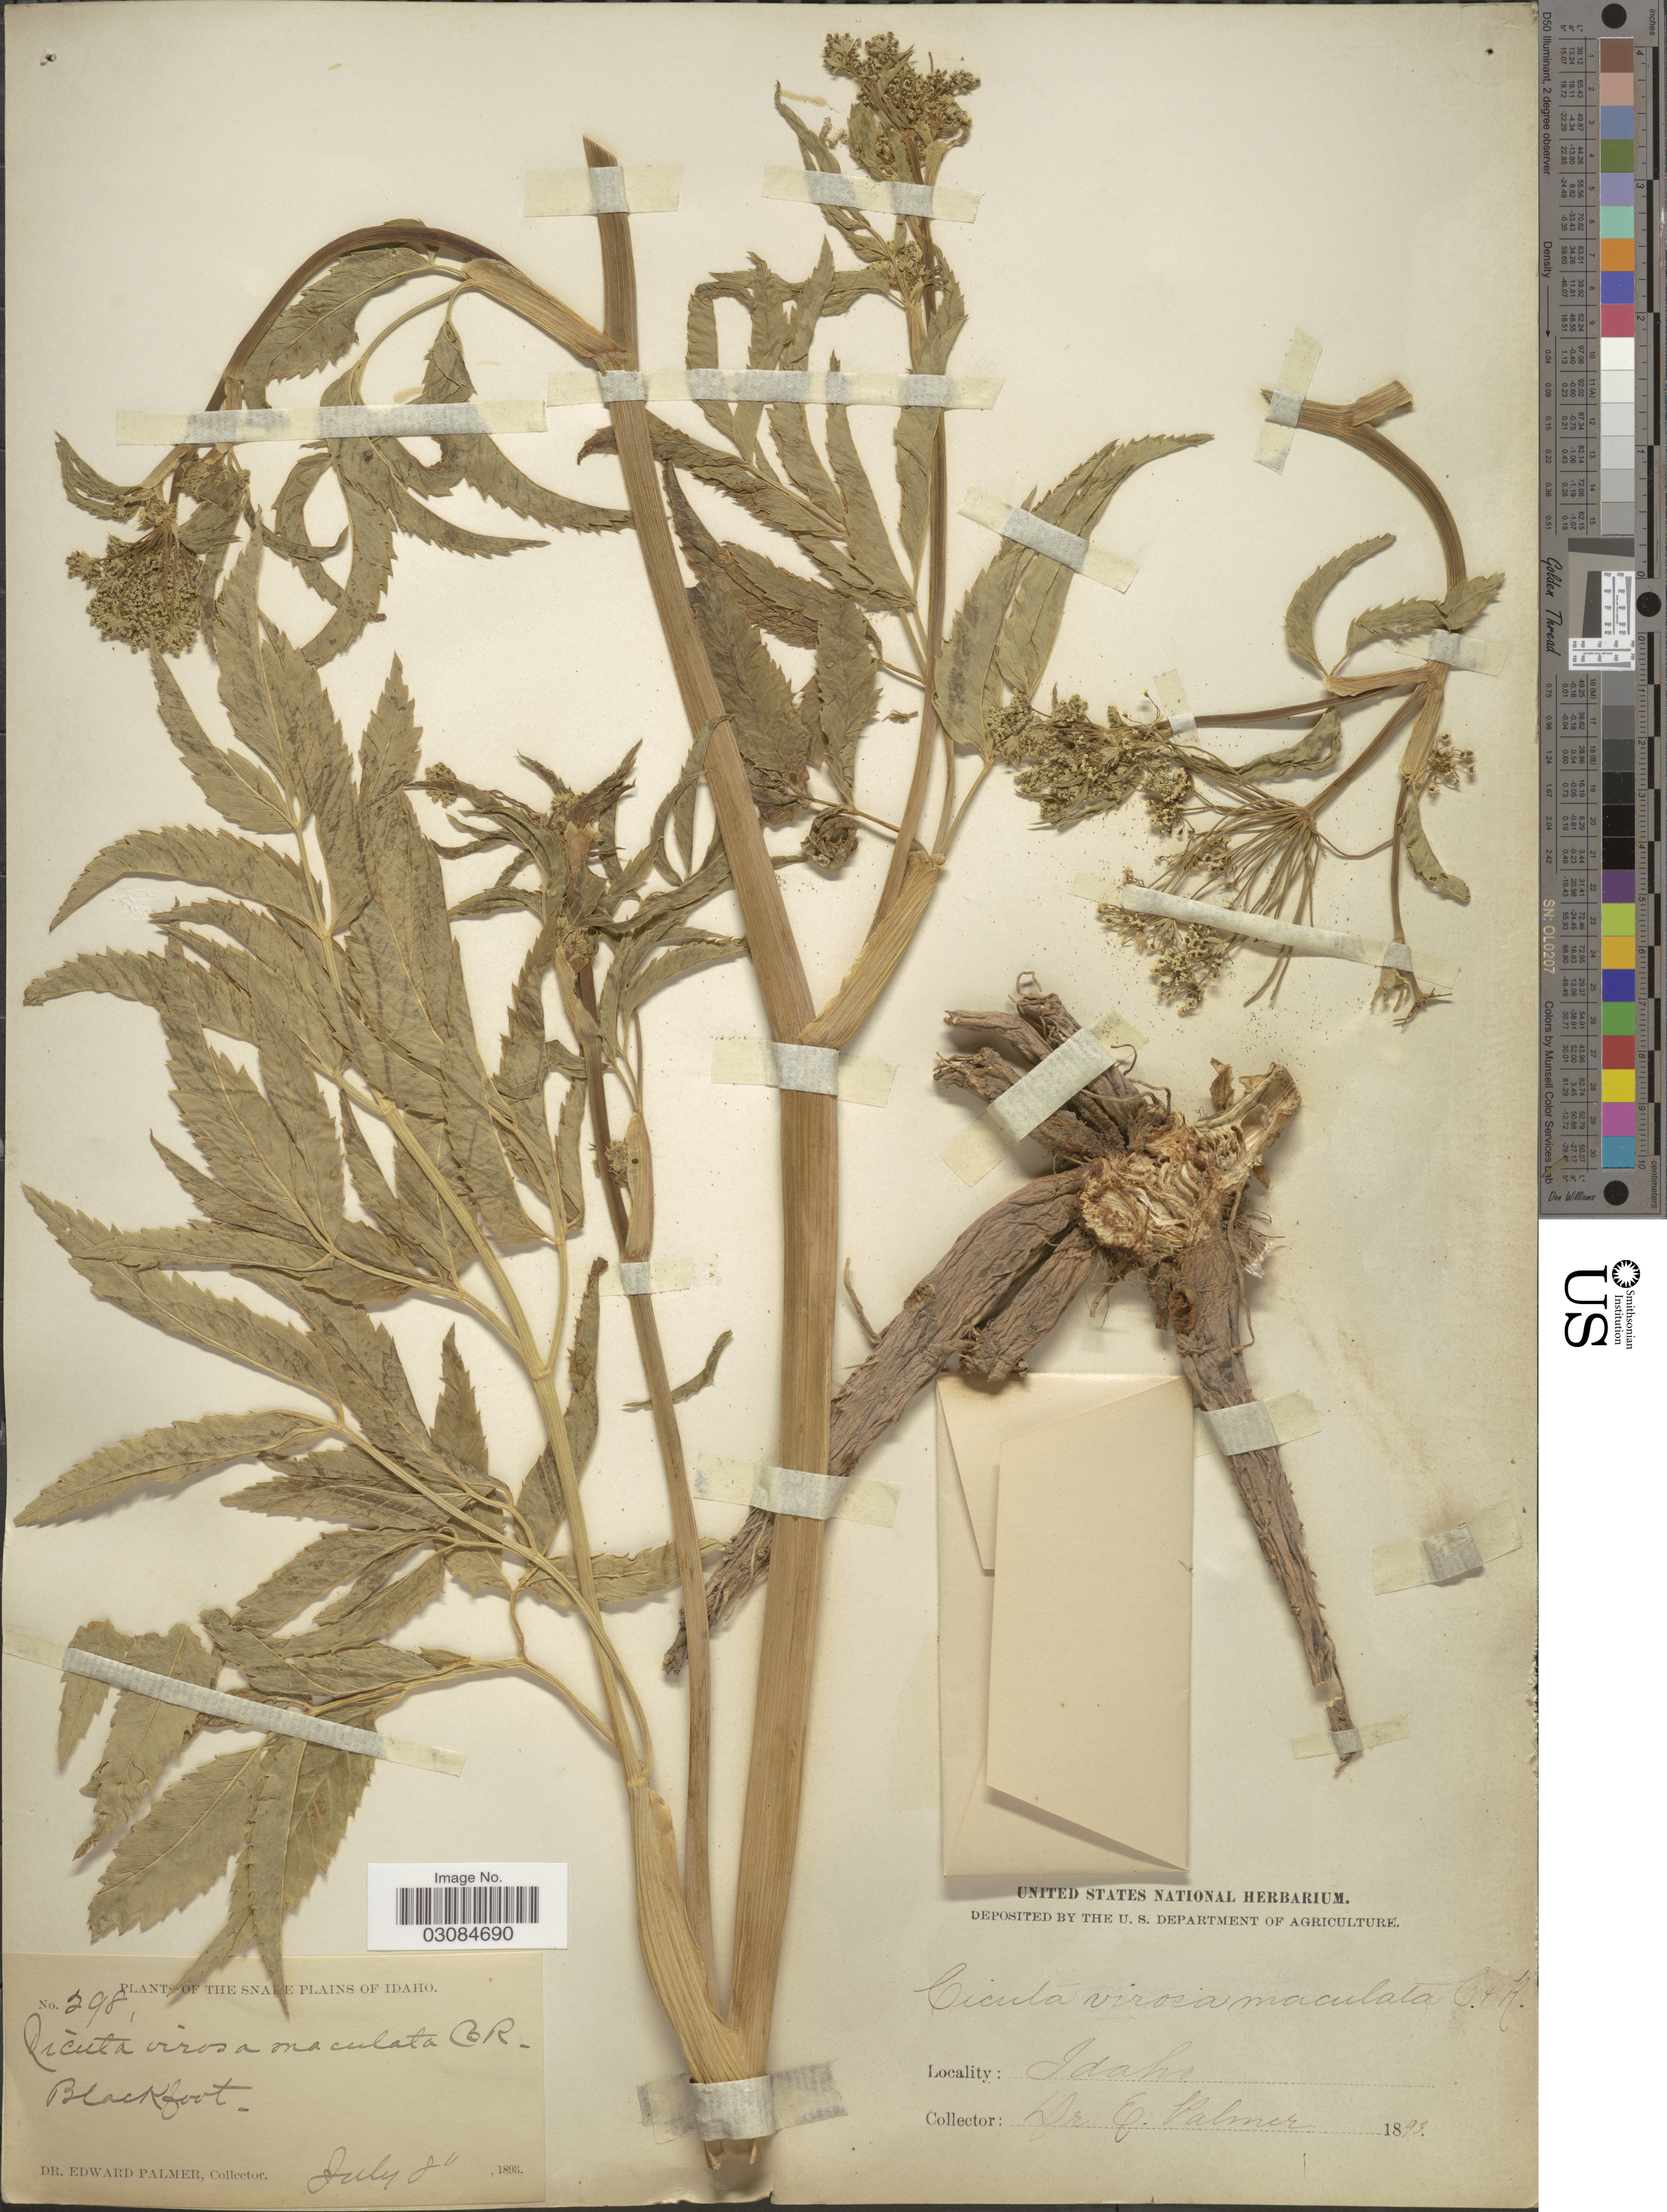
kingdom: Plantae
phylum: Tracheophyta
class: Magnoliopsida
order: Apiales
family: Apiaceae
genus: Cicuta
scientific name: Cicuta occidentalis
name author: Greene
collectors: E. Palmer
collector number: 298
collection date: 1893-07-08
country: United States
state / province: Idaho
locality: The Snake Plains of Idaho. Blackfoot.